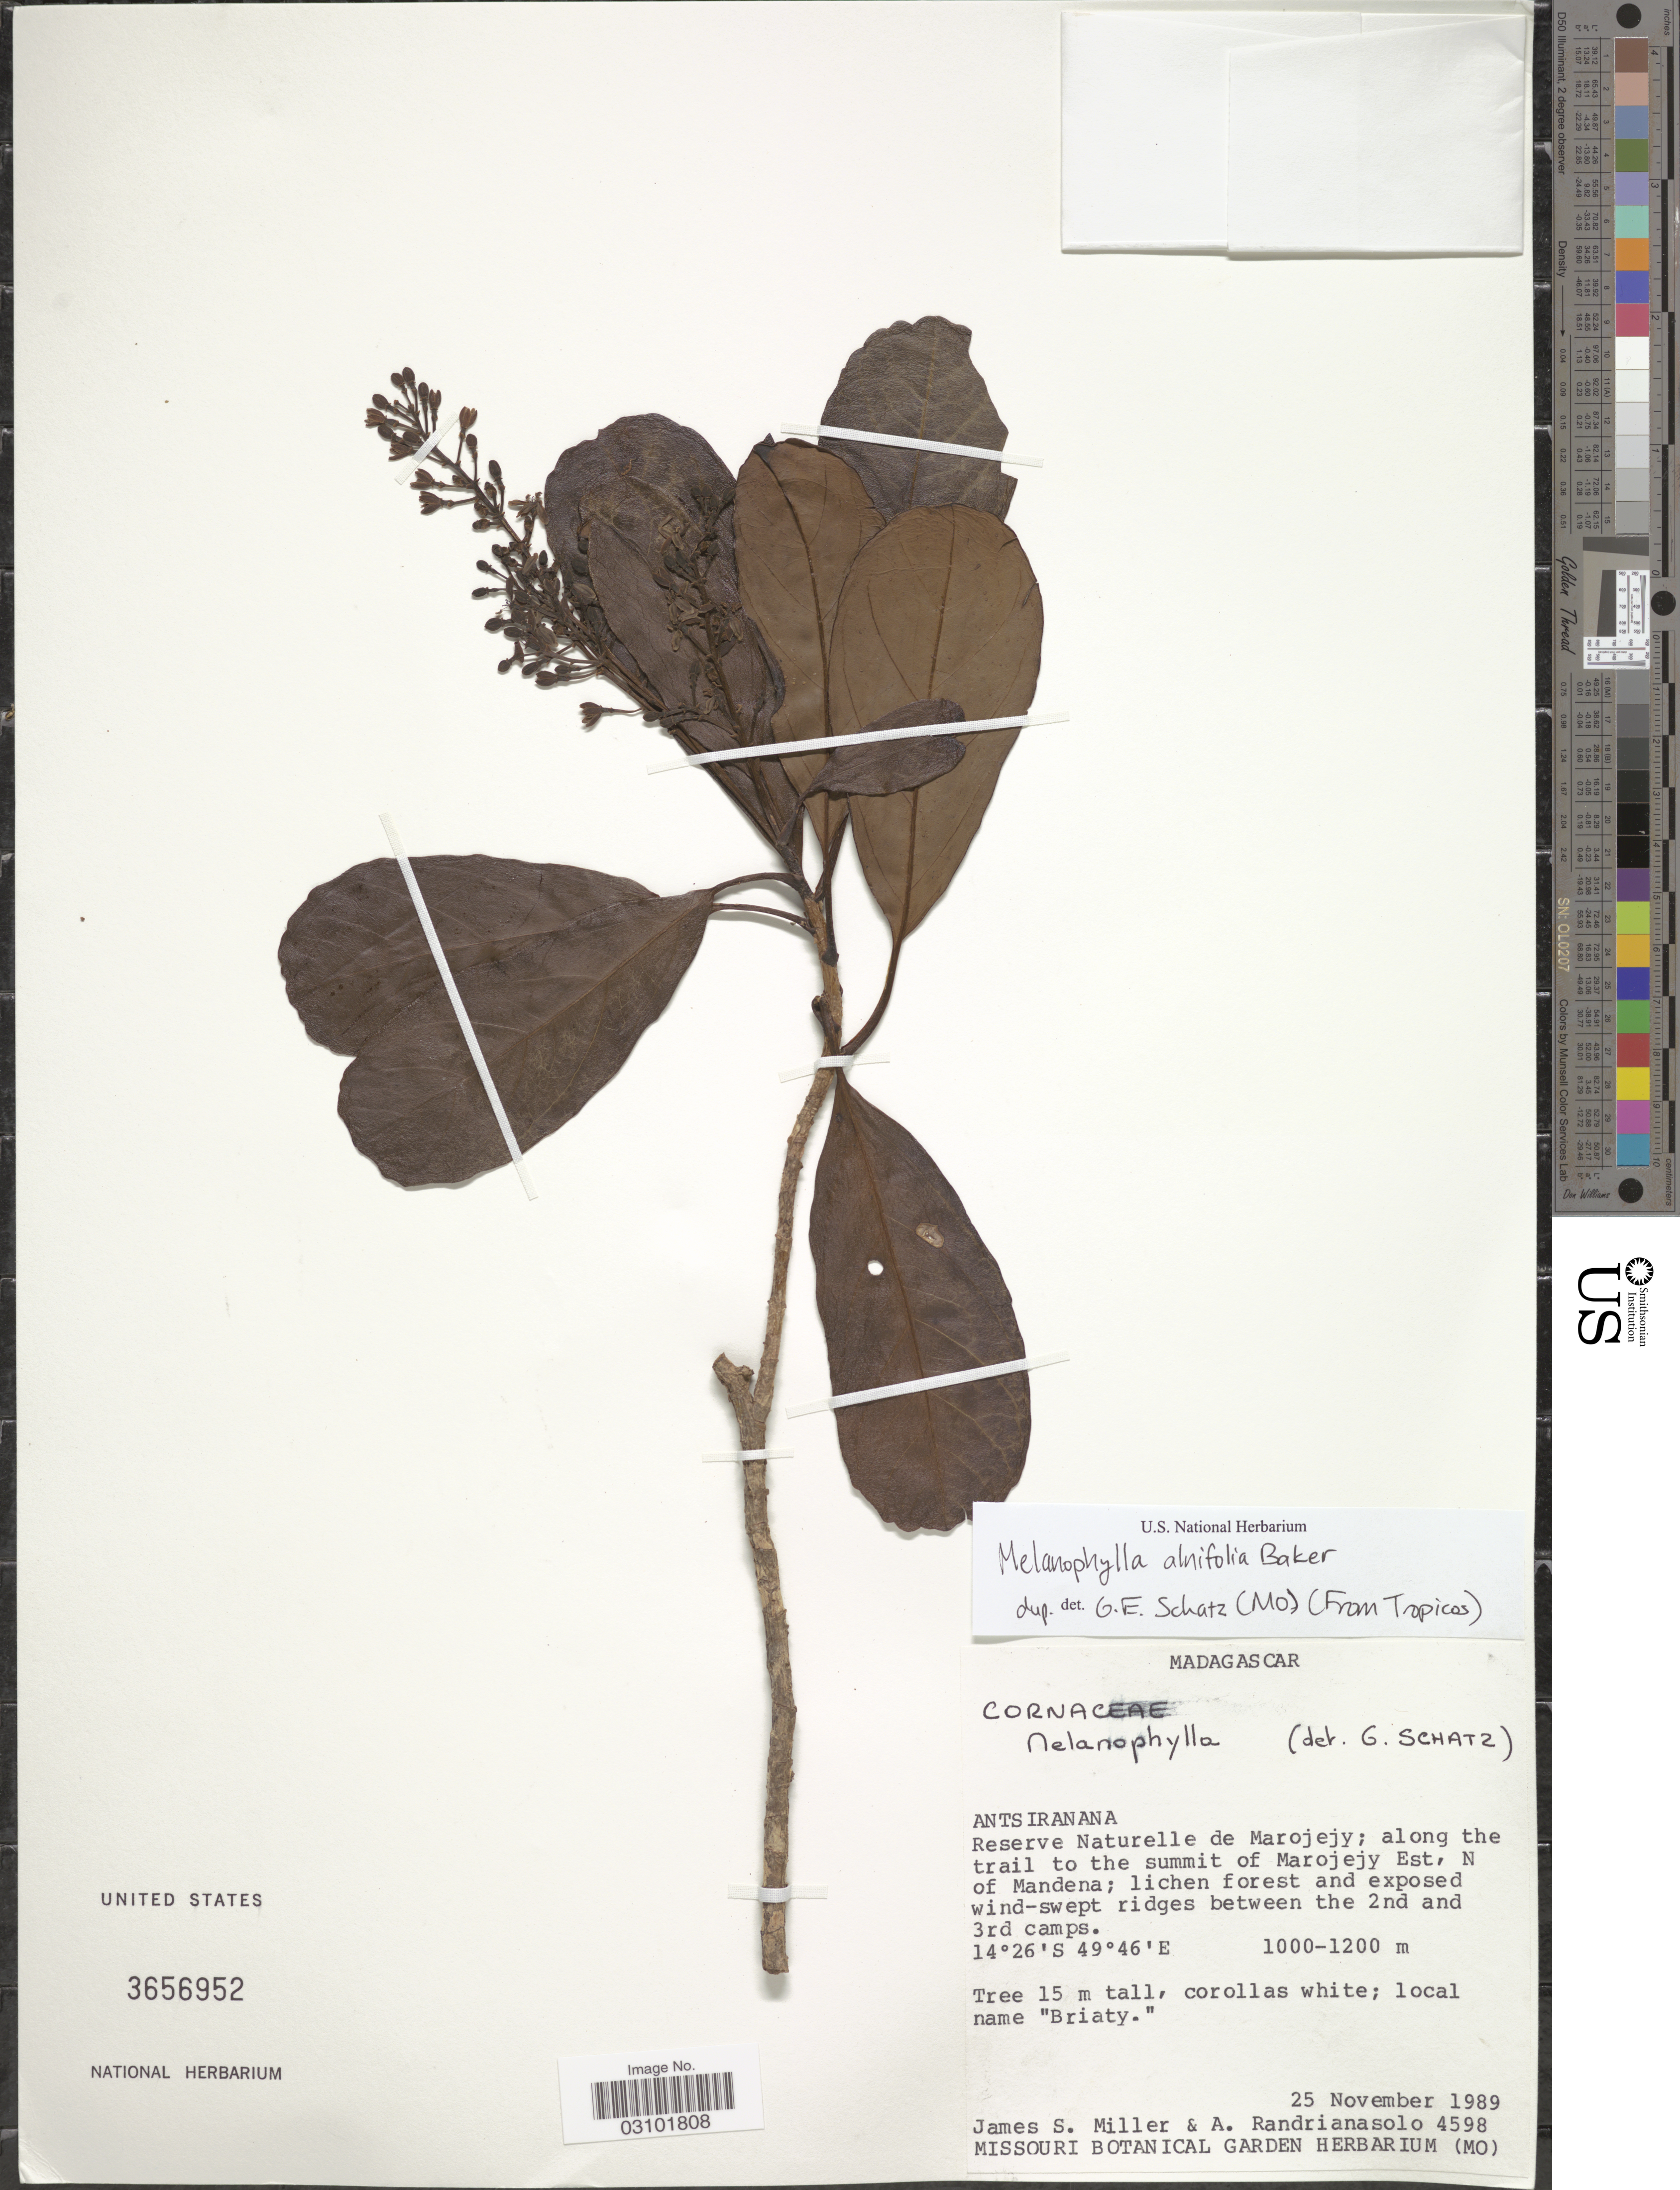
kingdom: Plantae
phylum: Tracheophyta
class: Magnoliopsida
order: Apiales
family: Torricelliaceae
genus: Melanophylla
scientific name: Melanophylla alnifolia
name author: Baker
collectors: J. S. Miller & A. Randrianasolo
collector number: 4598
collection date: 1989-11-25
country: Madagascar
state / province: Sava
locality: Reserve Naturelle de Marojejy; along the trail to the summit of Marojejy Est, N of Mandena. Between the 2nd and 3rd camps.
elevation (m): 1000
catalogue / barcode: US 3656952